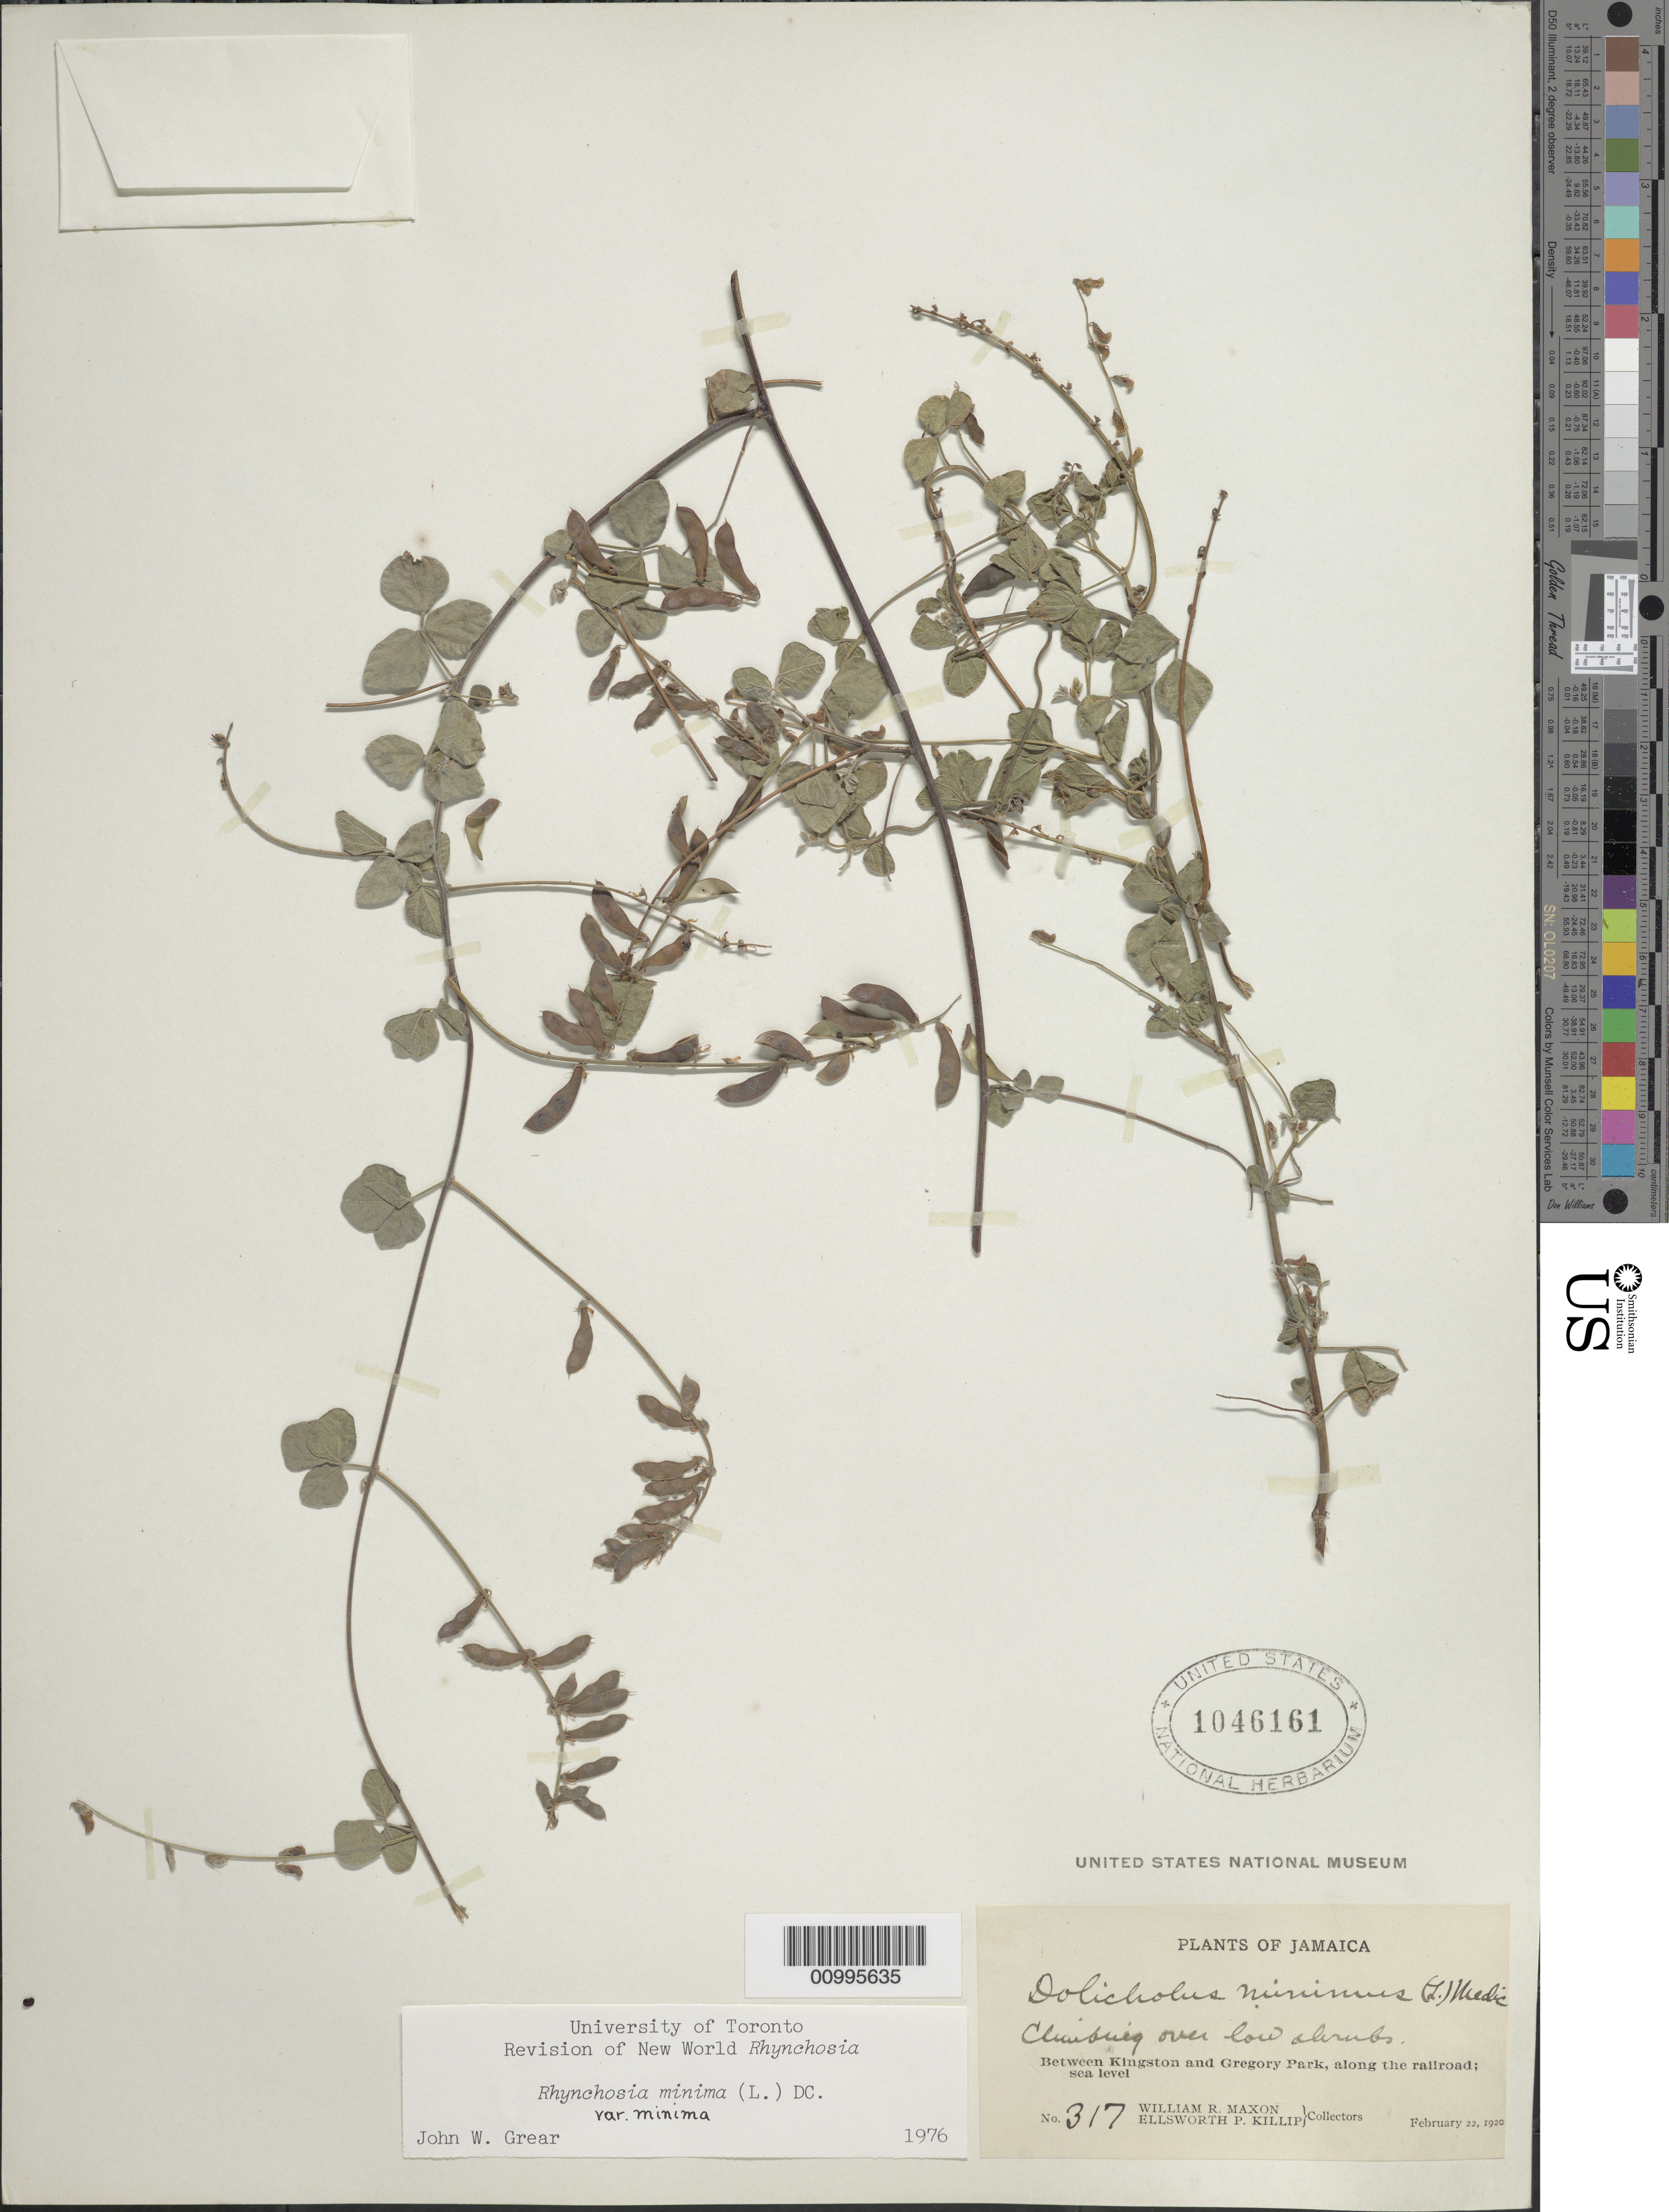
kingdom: Plantae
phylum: Tracheophyta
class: Magnoliopsida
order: Fabales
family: Fabaceae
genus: Rhynchosia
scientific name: Rhynchosia minima var. minima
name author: (L.) DC.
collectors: W. R. Maxon & E. P. Killip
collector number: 317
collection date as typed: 22 Feb 1920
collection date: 1920-02-22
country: Jamaica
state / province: Saint Catherine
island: Jamaica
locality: Between Kingston and Gregory Park, along the railroad.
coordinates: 0 N, 0 E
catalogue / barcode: US 1046161